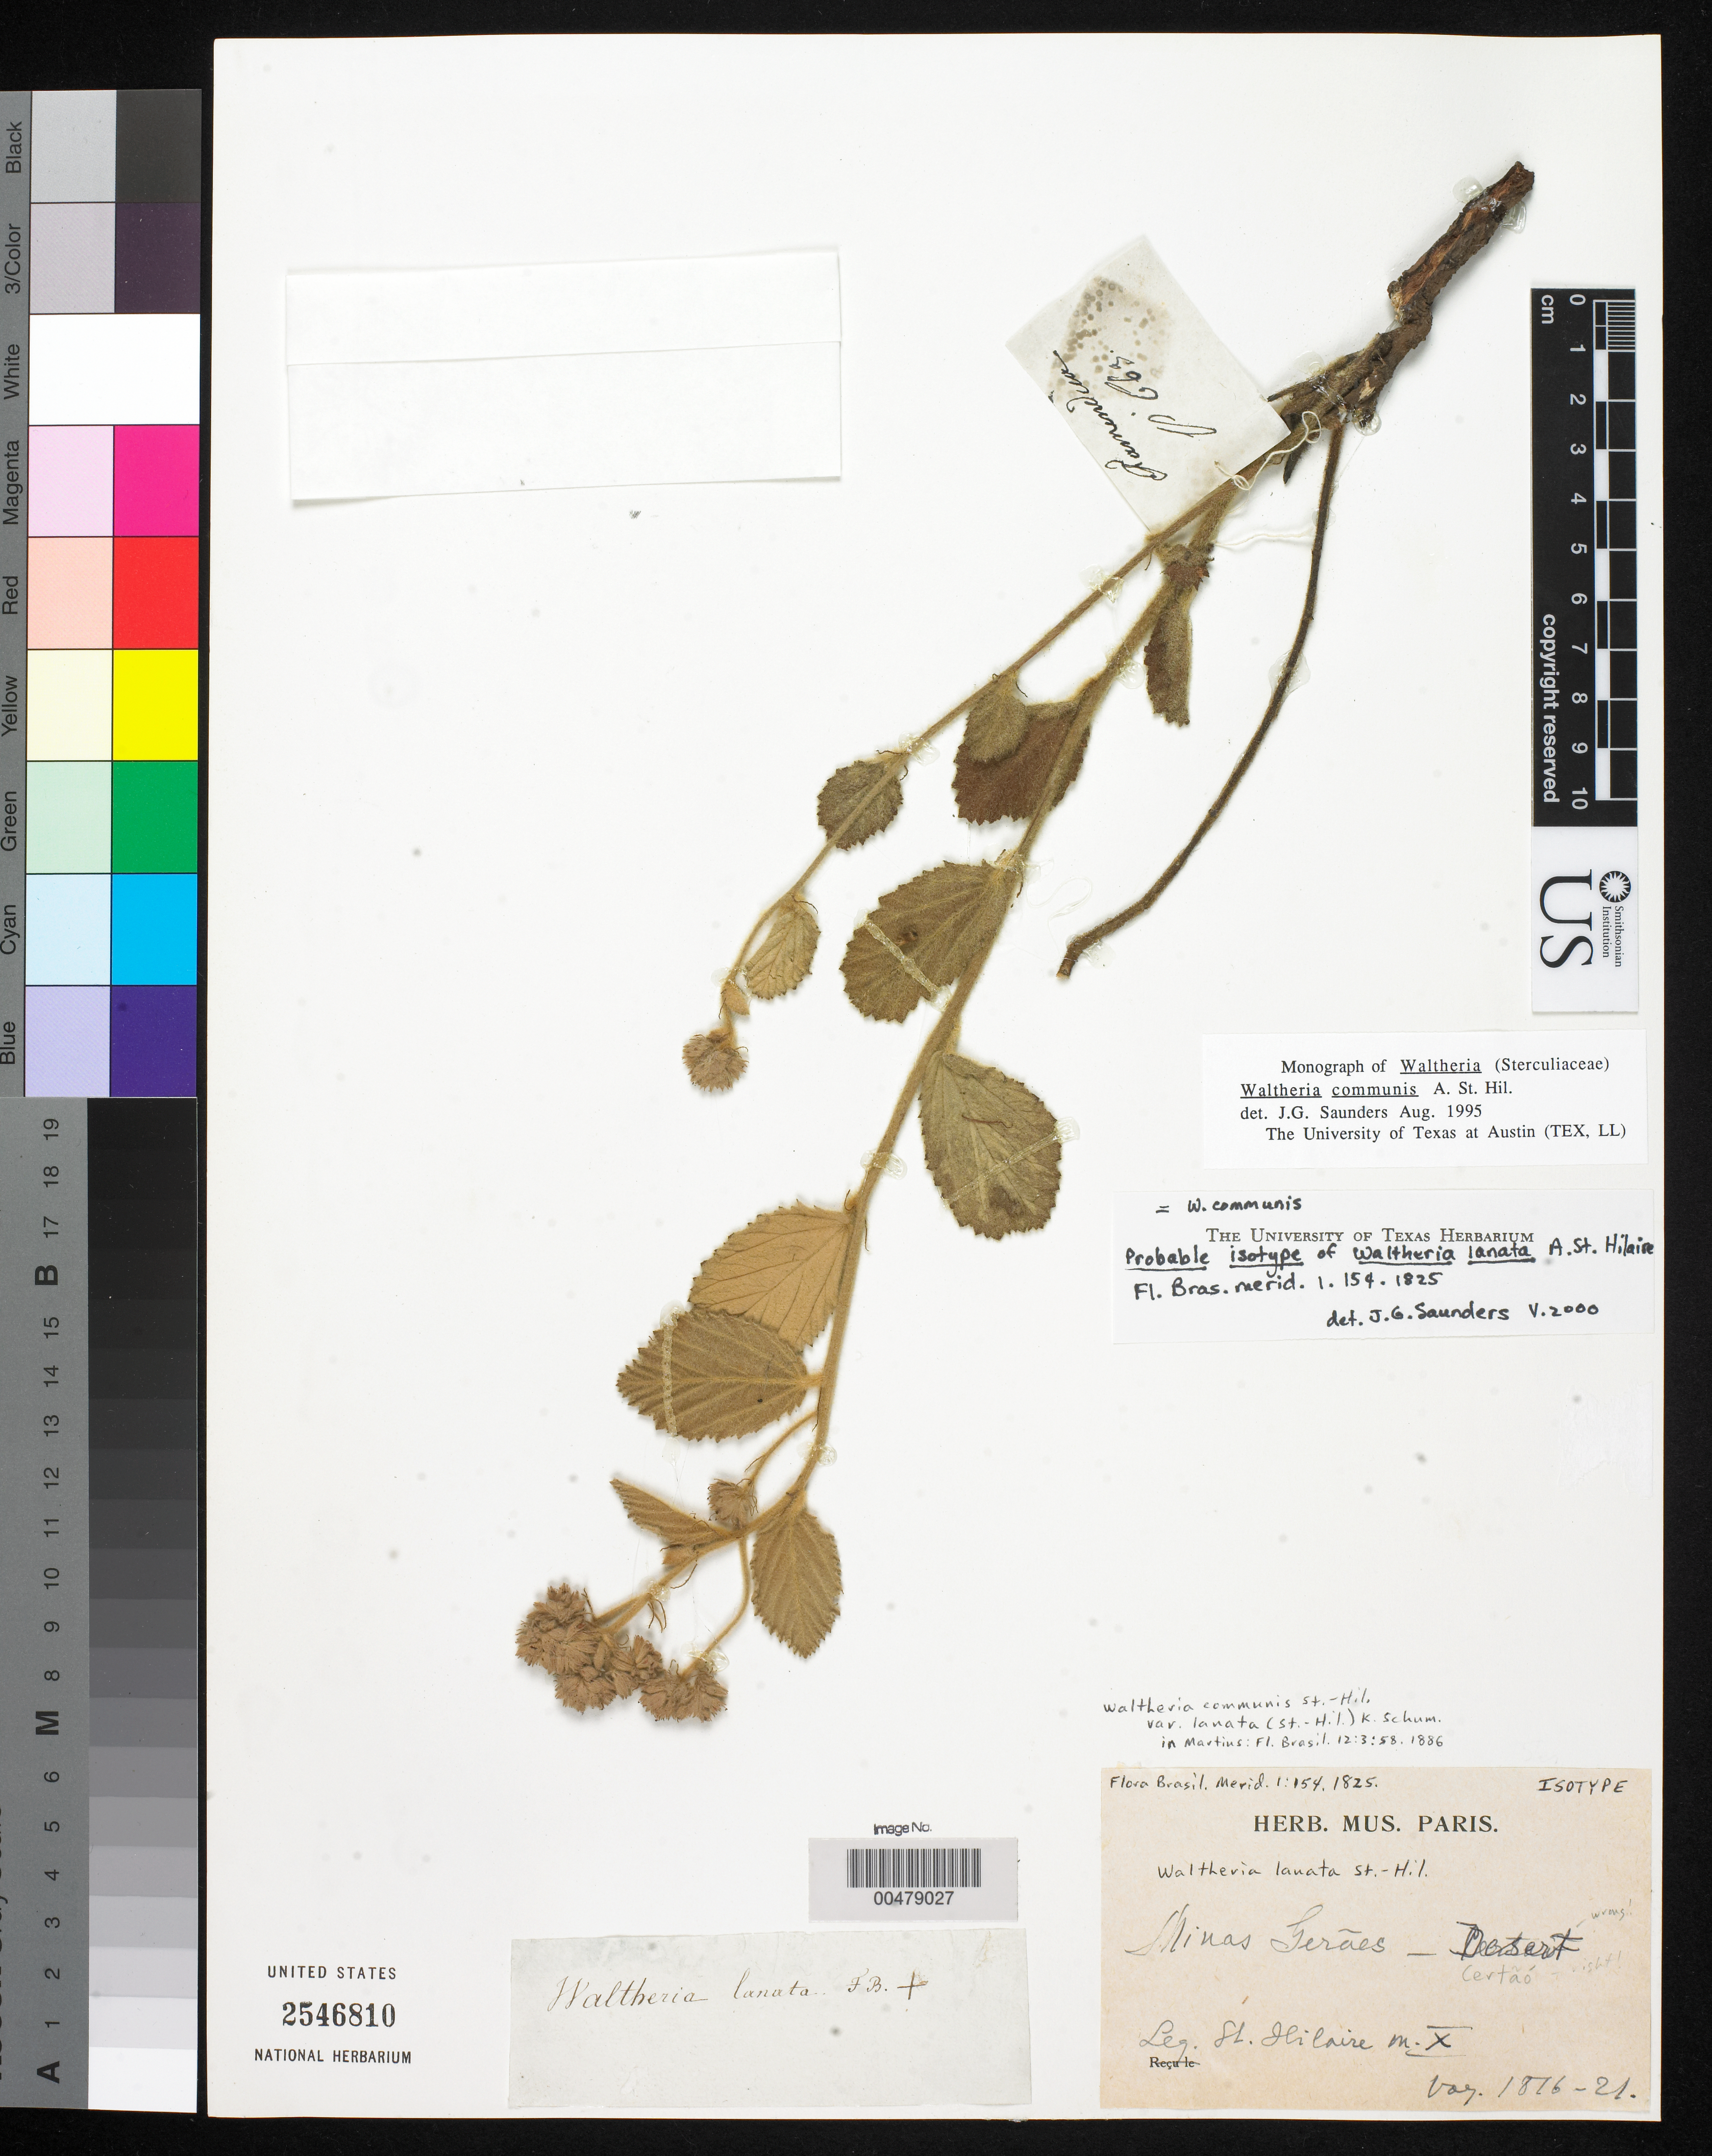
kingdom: Plantae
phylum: Tracheophyta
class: Magnoliopsida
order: Malvales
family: Malvaceae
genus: Waltheria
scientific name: Waltheria lanata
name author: A. St.-Hil.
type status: Type Collection; Isolectotype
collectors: A. F. C. P. de Saint-Hilaire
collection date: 1816/1821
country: Brazil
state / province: Minas Gerais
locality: Certao.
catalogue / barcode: US 2546818